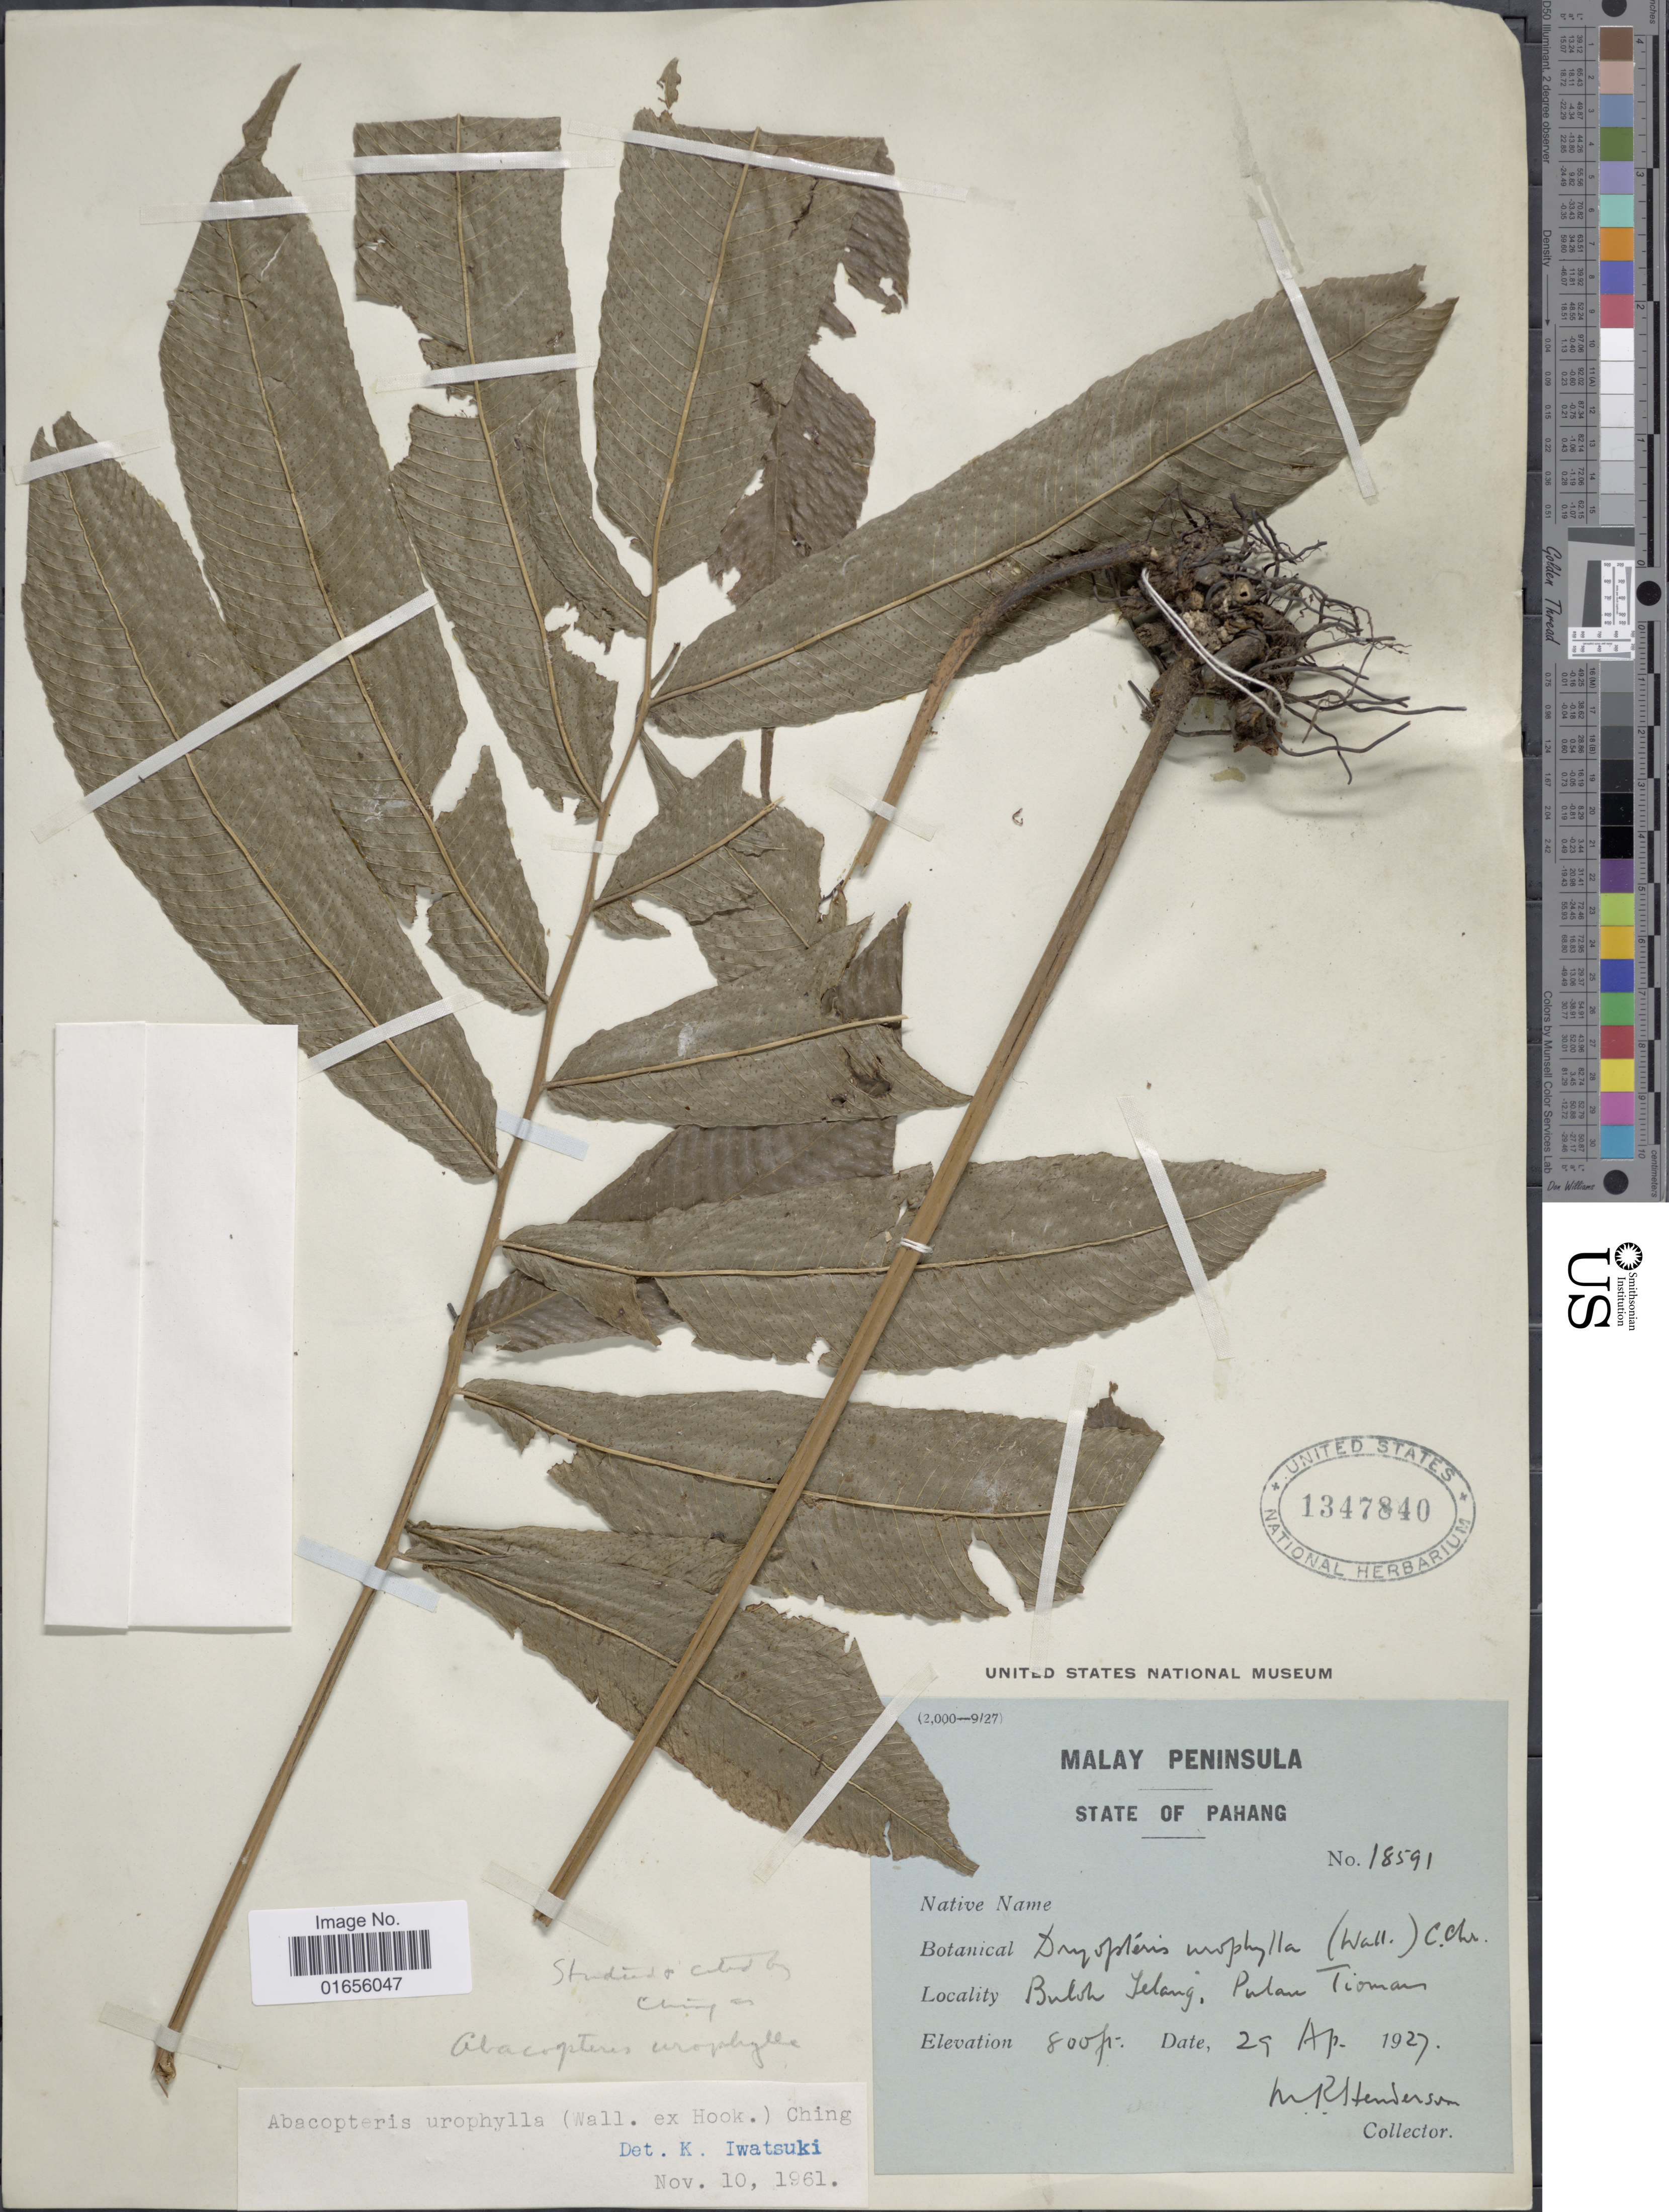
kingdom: Plantae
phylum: Tracheophyta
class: Polypodiopsida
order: Polypodiales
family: Thelypteridaceae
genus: Pronephrium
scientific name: Pronephrium repandum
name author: (Fée) Holttum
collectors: M. Henderson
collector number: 18591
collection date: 1927-04-29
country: Malaysia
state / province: Pahang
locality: Malay Peninsula, Buloh Telang, Putan Tioman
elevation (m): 244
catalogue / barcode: US 1347840